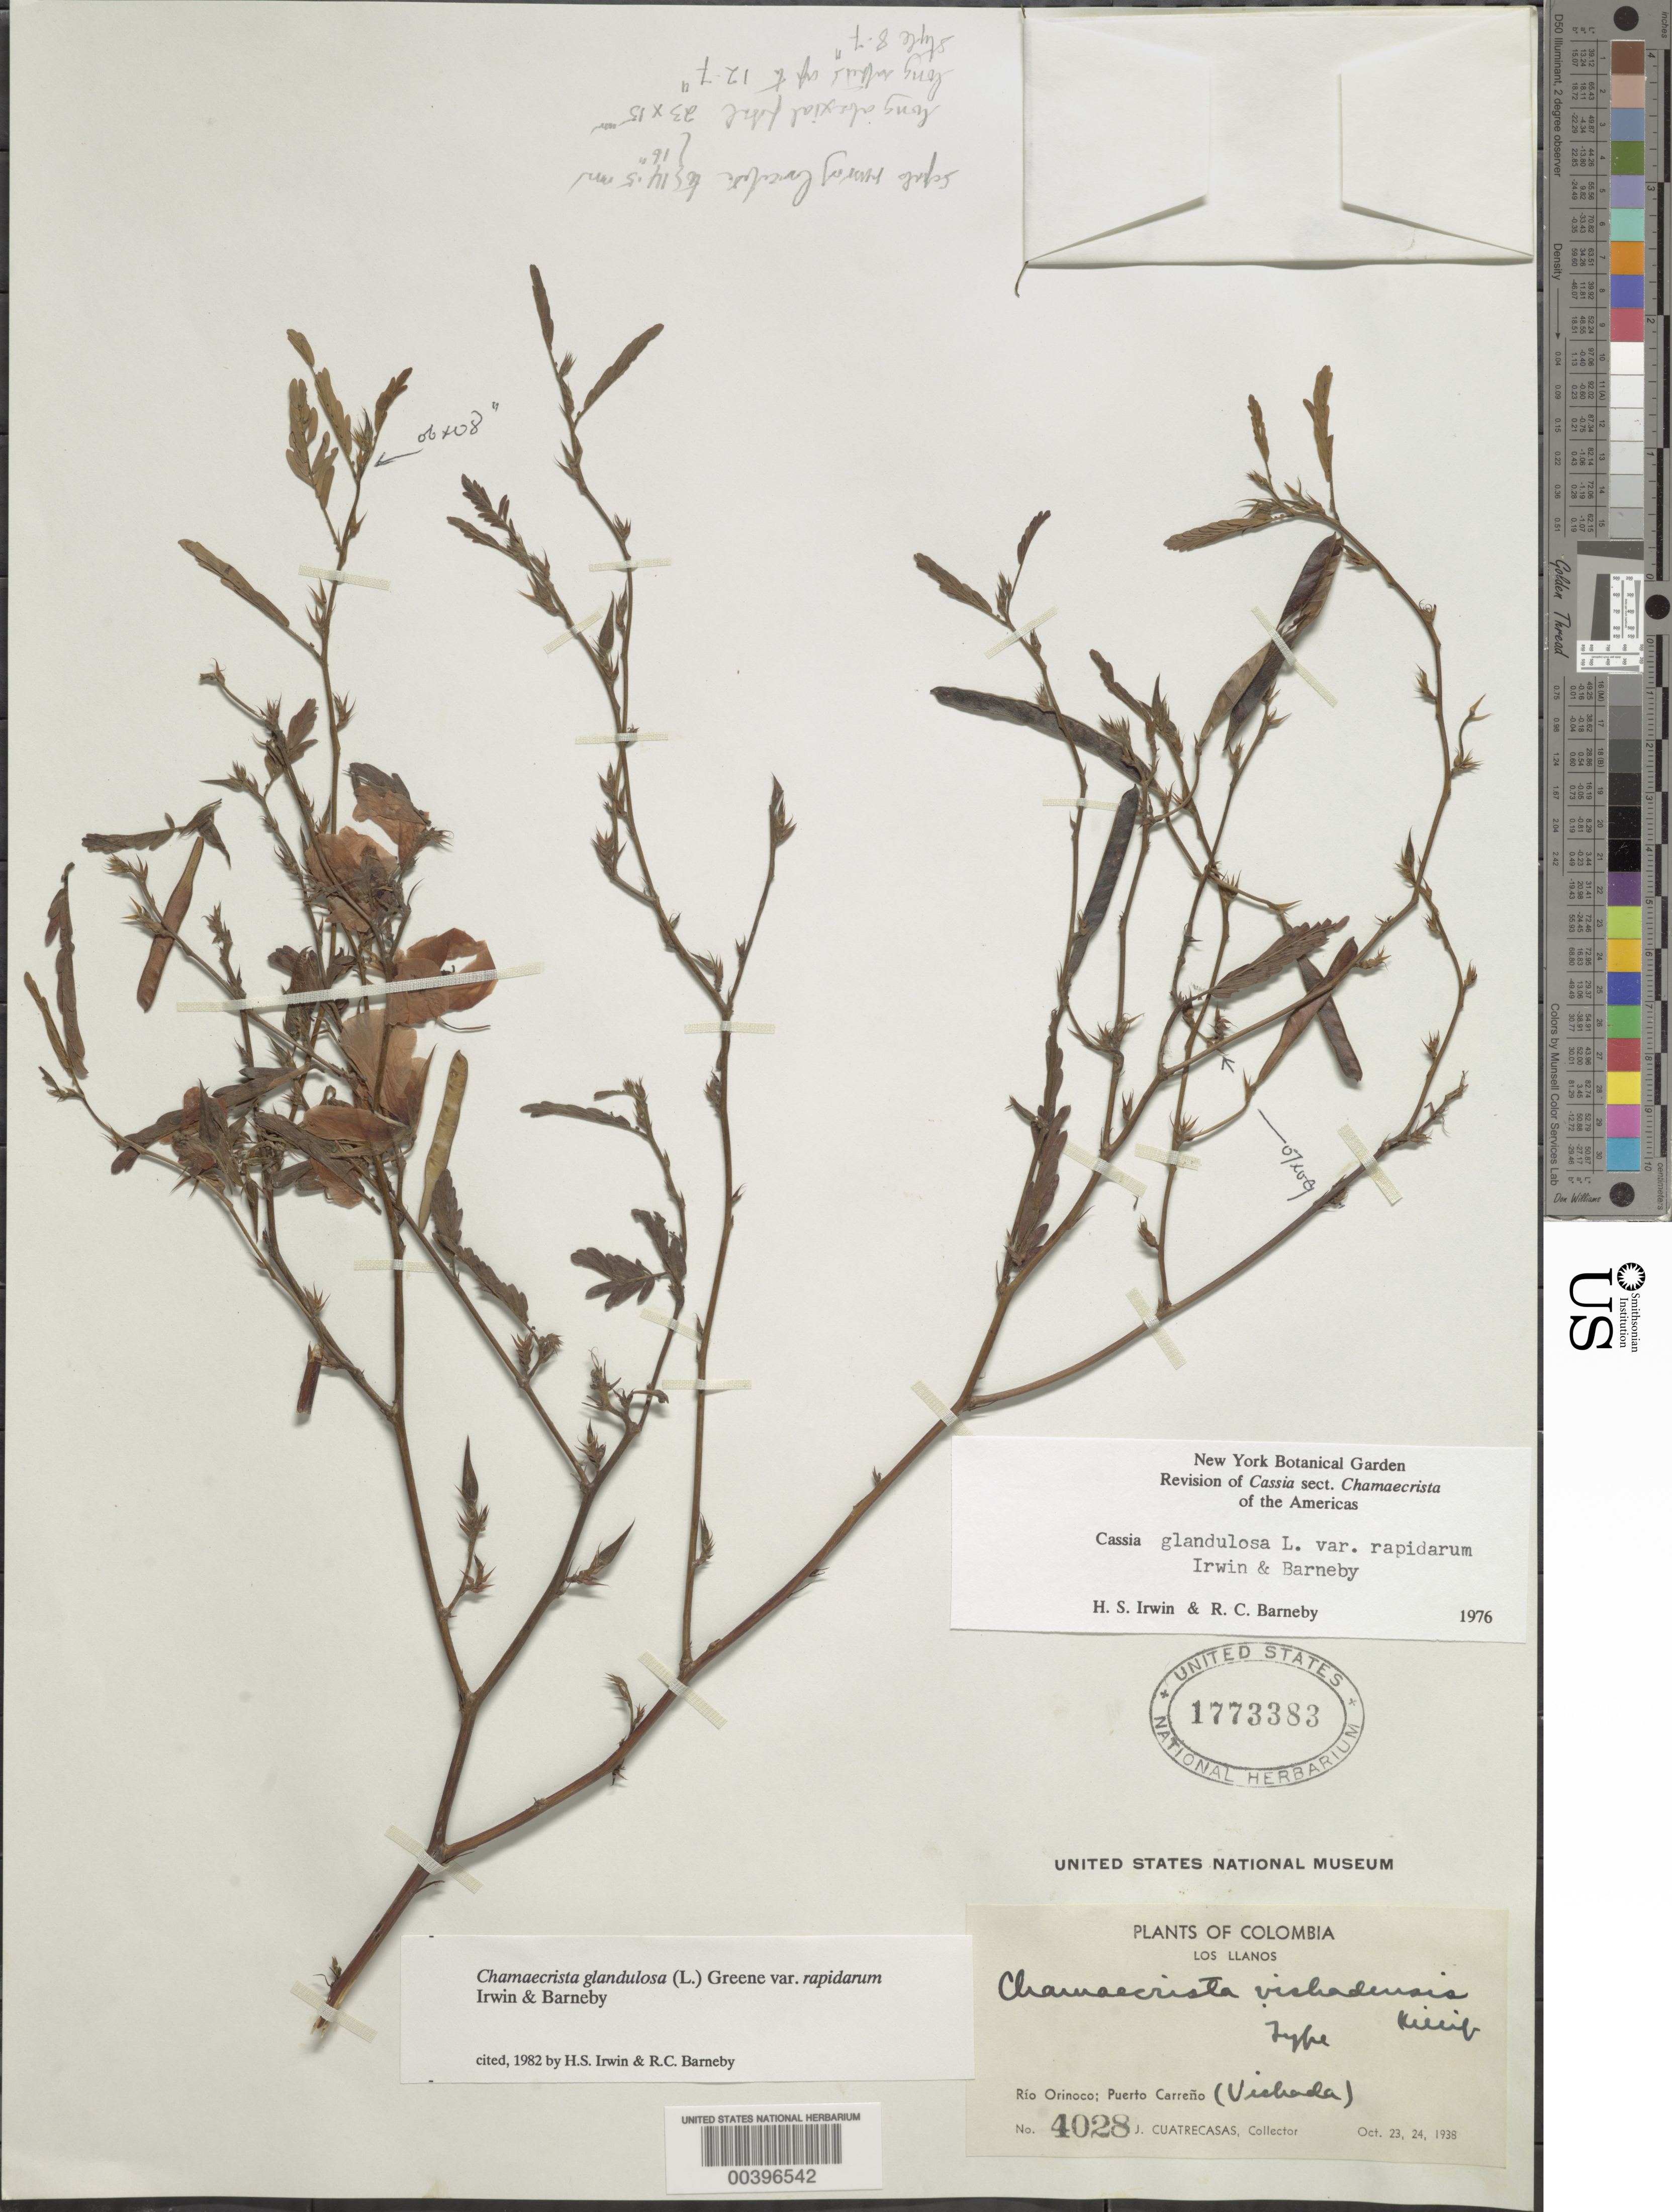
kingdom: Plantae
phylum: Tracheophyta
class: Magnoliopsida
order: Fabales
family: Fabaceae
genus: Chamaecrista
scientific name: Chamaecrista glandulosa var. rapidarum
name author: H.S. Irwin & Barneby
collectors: J. Cuatrecasas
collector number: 4028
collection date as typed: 23 Oct 1938 and 24 Oct 1938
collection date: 1938-10-23,1938-10-24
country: Colombia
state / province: Vichada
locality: Rio Orinoco; Puerto Carreno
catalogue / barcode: US 1773383